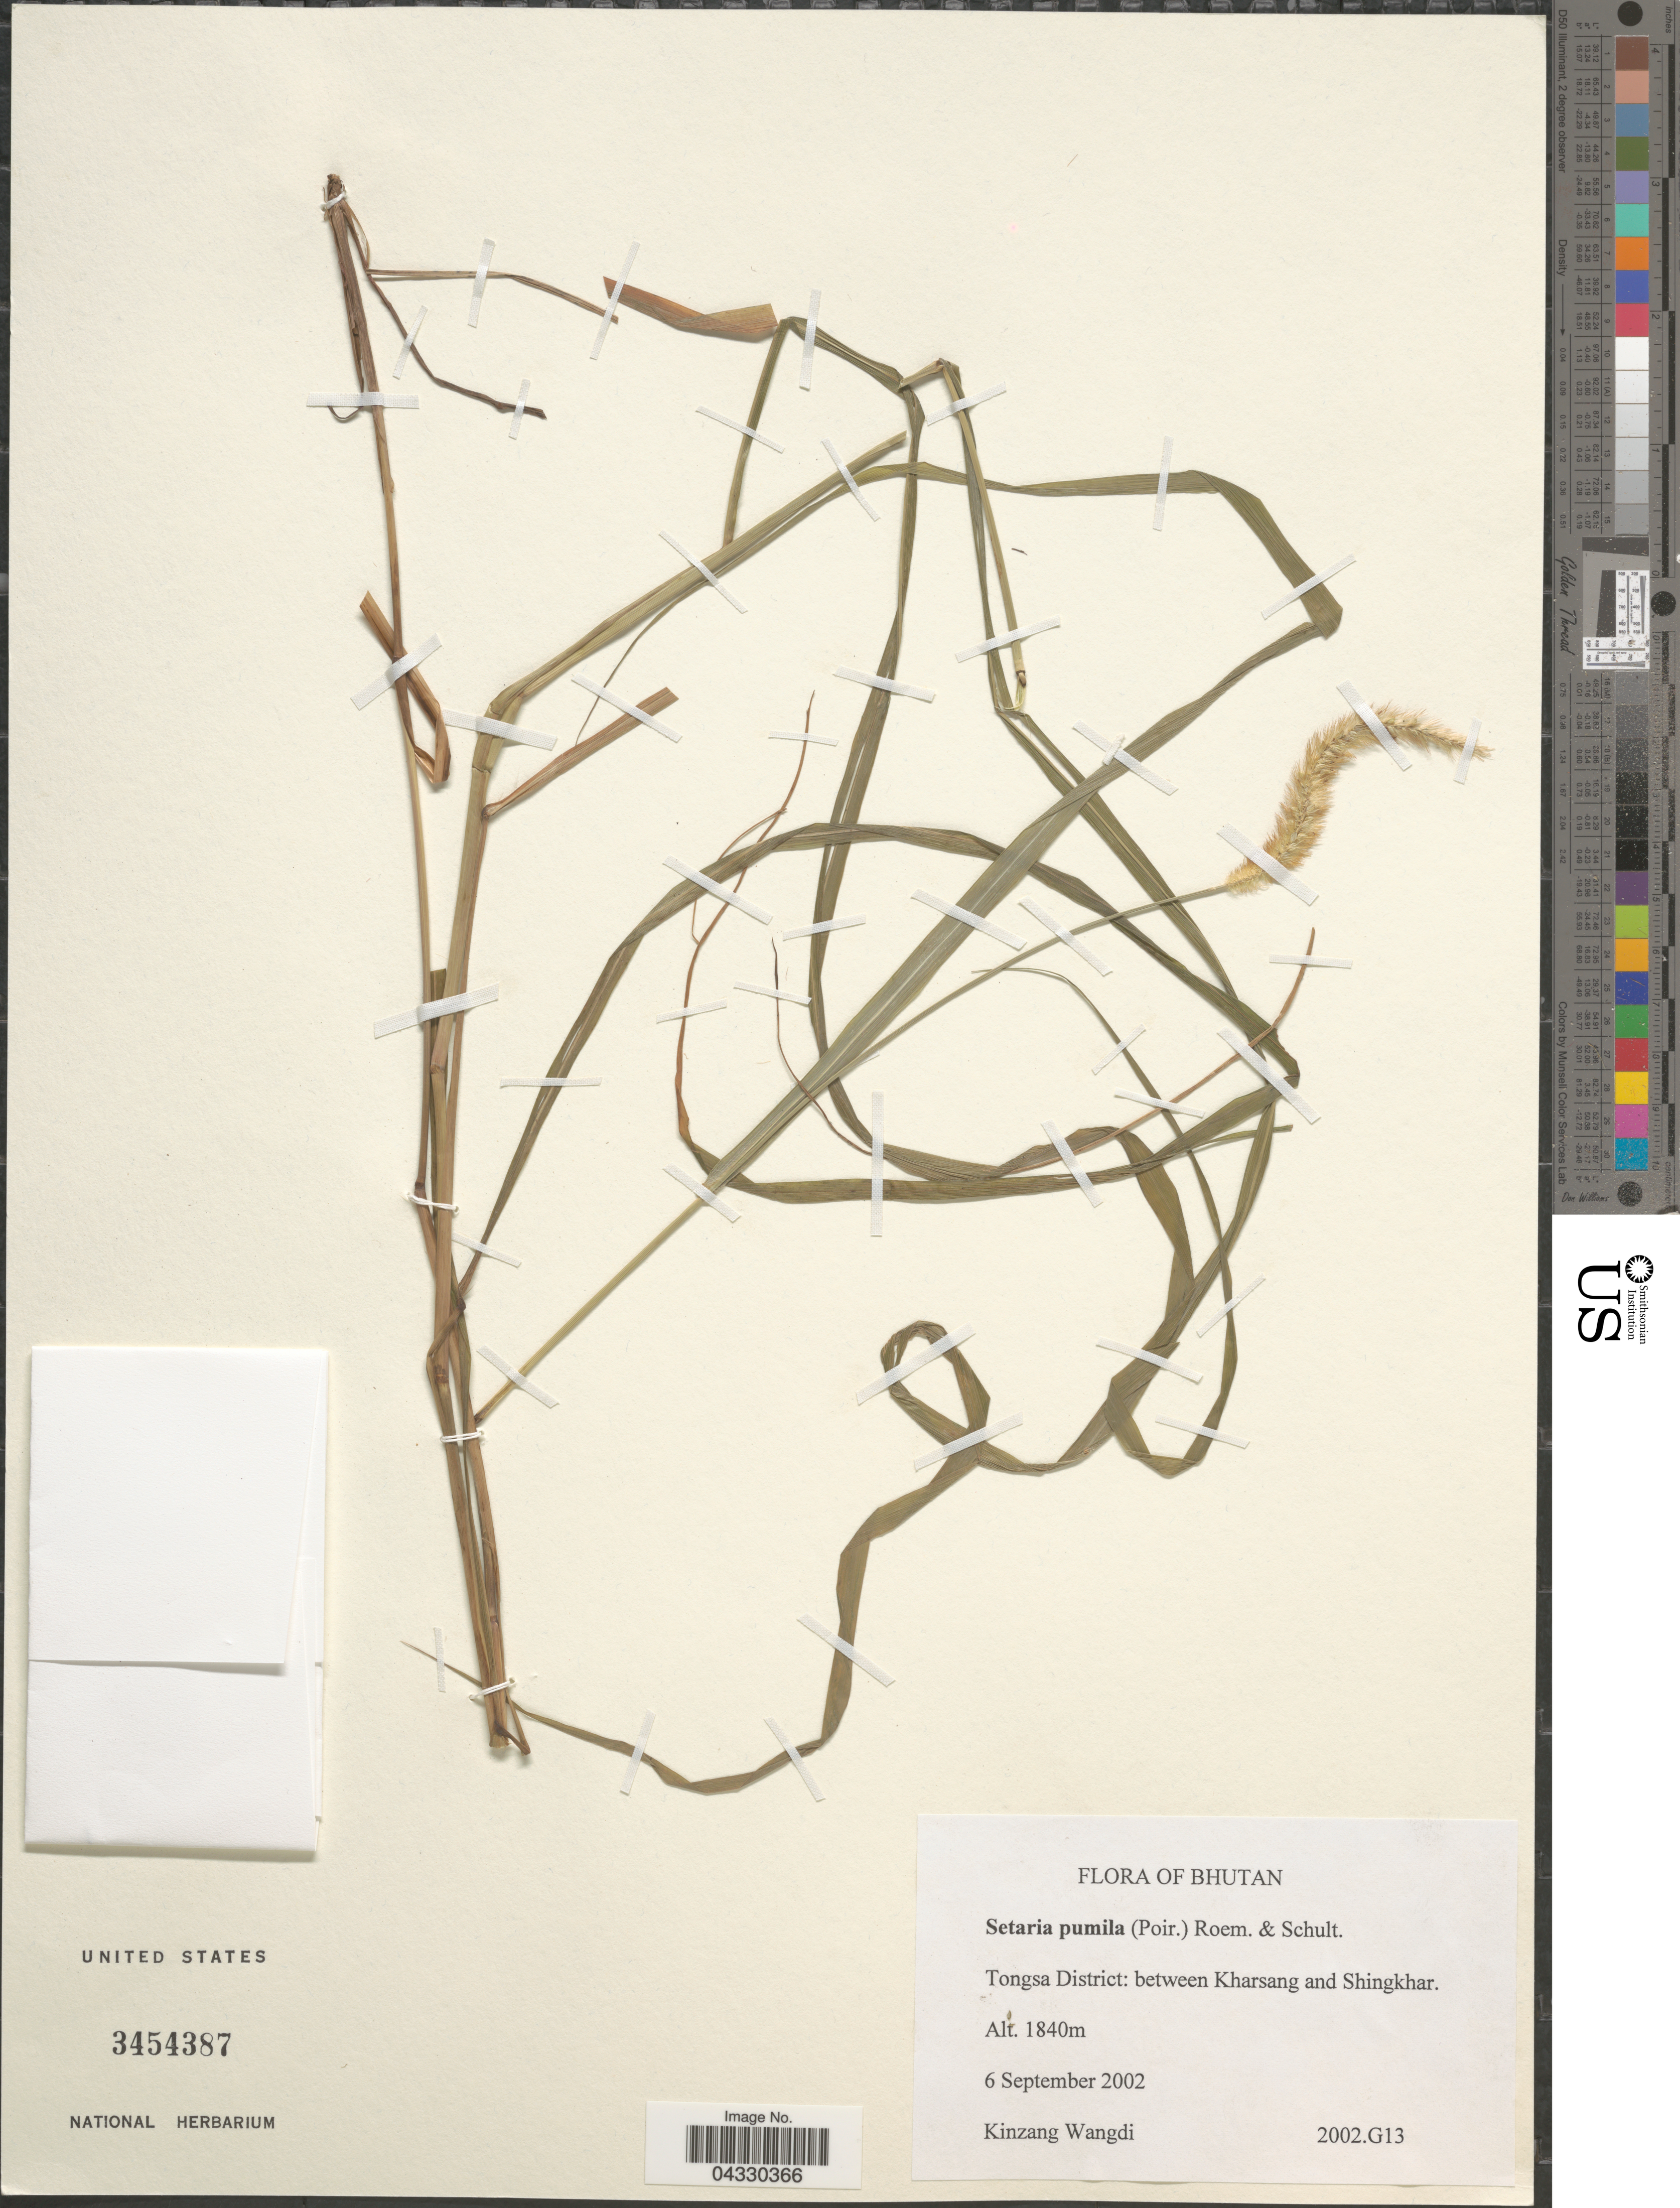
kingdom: Plantae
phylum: Tracheophyta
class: Liliopsida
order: Poales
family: Poaceae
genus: Setaria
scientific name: Setaria pumila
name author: (Poir.) Roem. & Schult.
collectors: K. Wangdi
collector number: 2002.G13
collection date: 2002-09-06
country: Bhutan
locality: Tongsa District: between Kharsang and Shingkhar.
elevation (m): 1840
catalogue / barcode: US 3454387